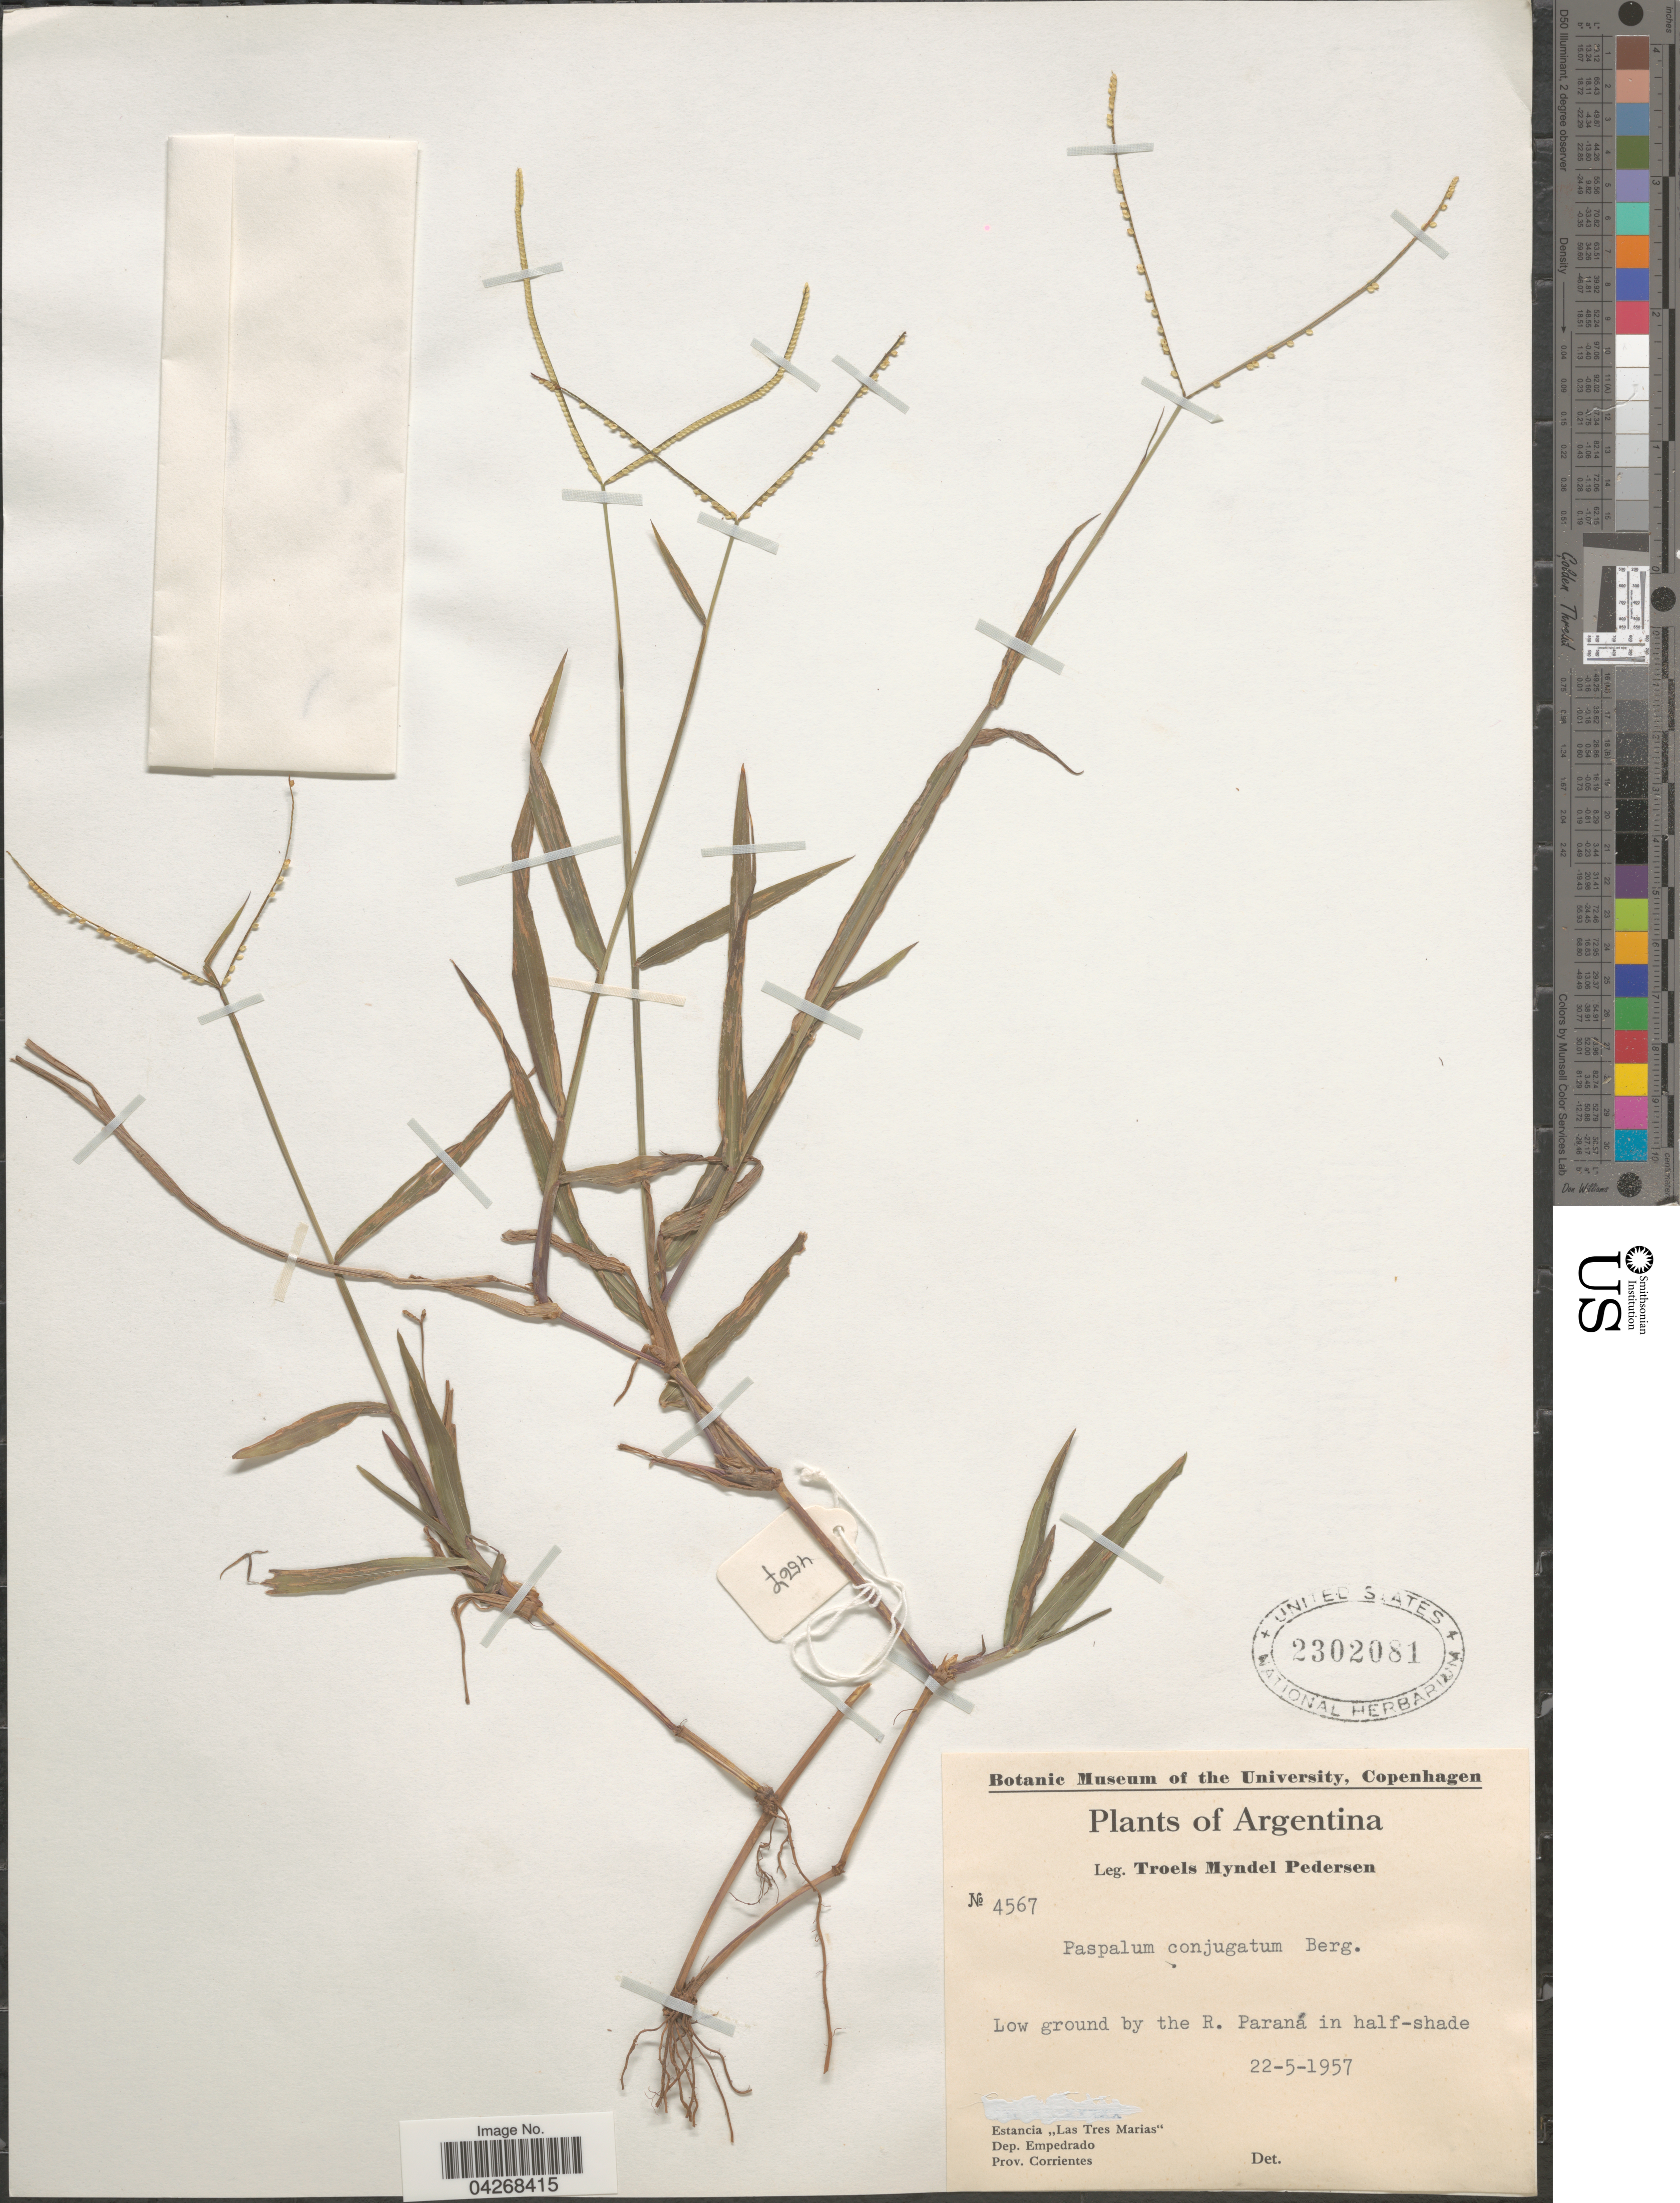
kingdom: Plantae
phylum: Tracheophyta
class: Liliopsida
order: Poales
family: Poaceae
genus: Paspalum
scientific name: Paspalum conjugatum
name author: P.J. Bergius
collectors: T. Pederson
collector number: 4567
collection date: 1957-05-22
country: Argentina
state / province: Corrientes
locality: Low ground by the R. Paraná in half-shade. Estancia "Las Tres Marias". Dep. Empedrado.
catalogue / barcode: US 2302081